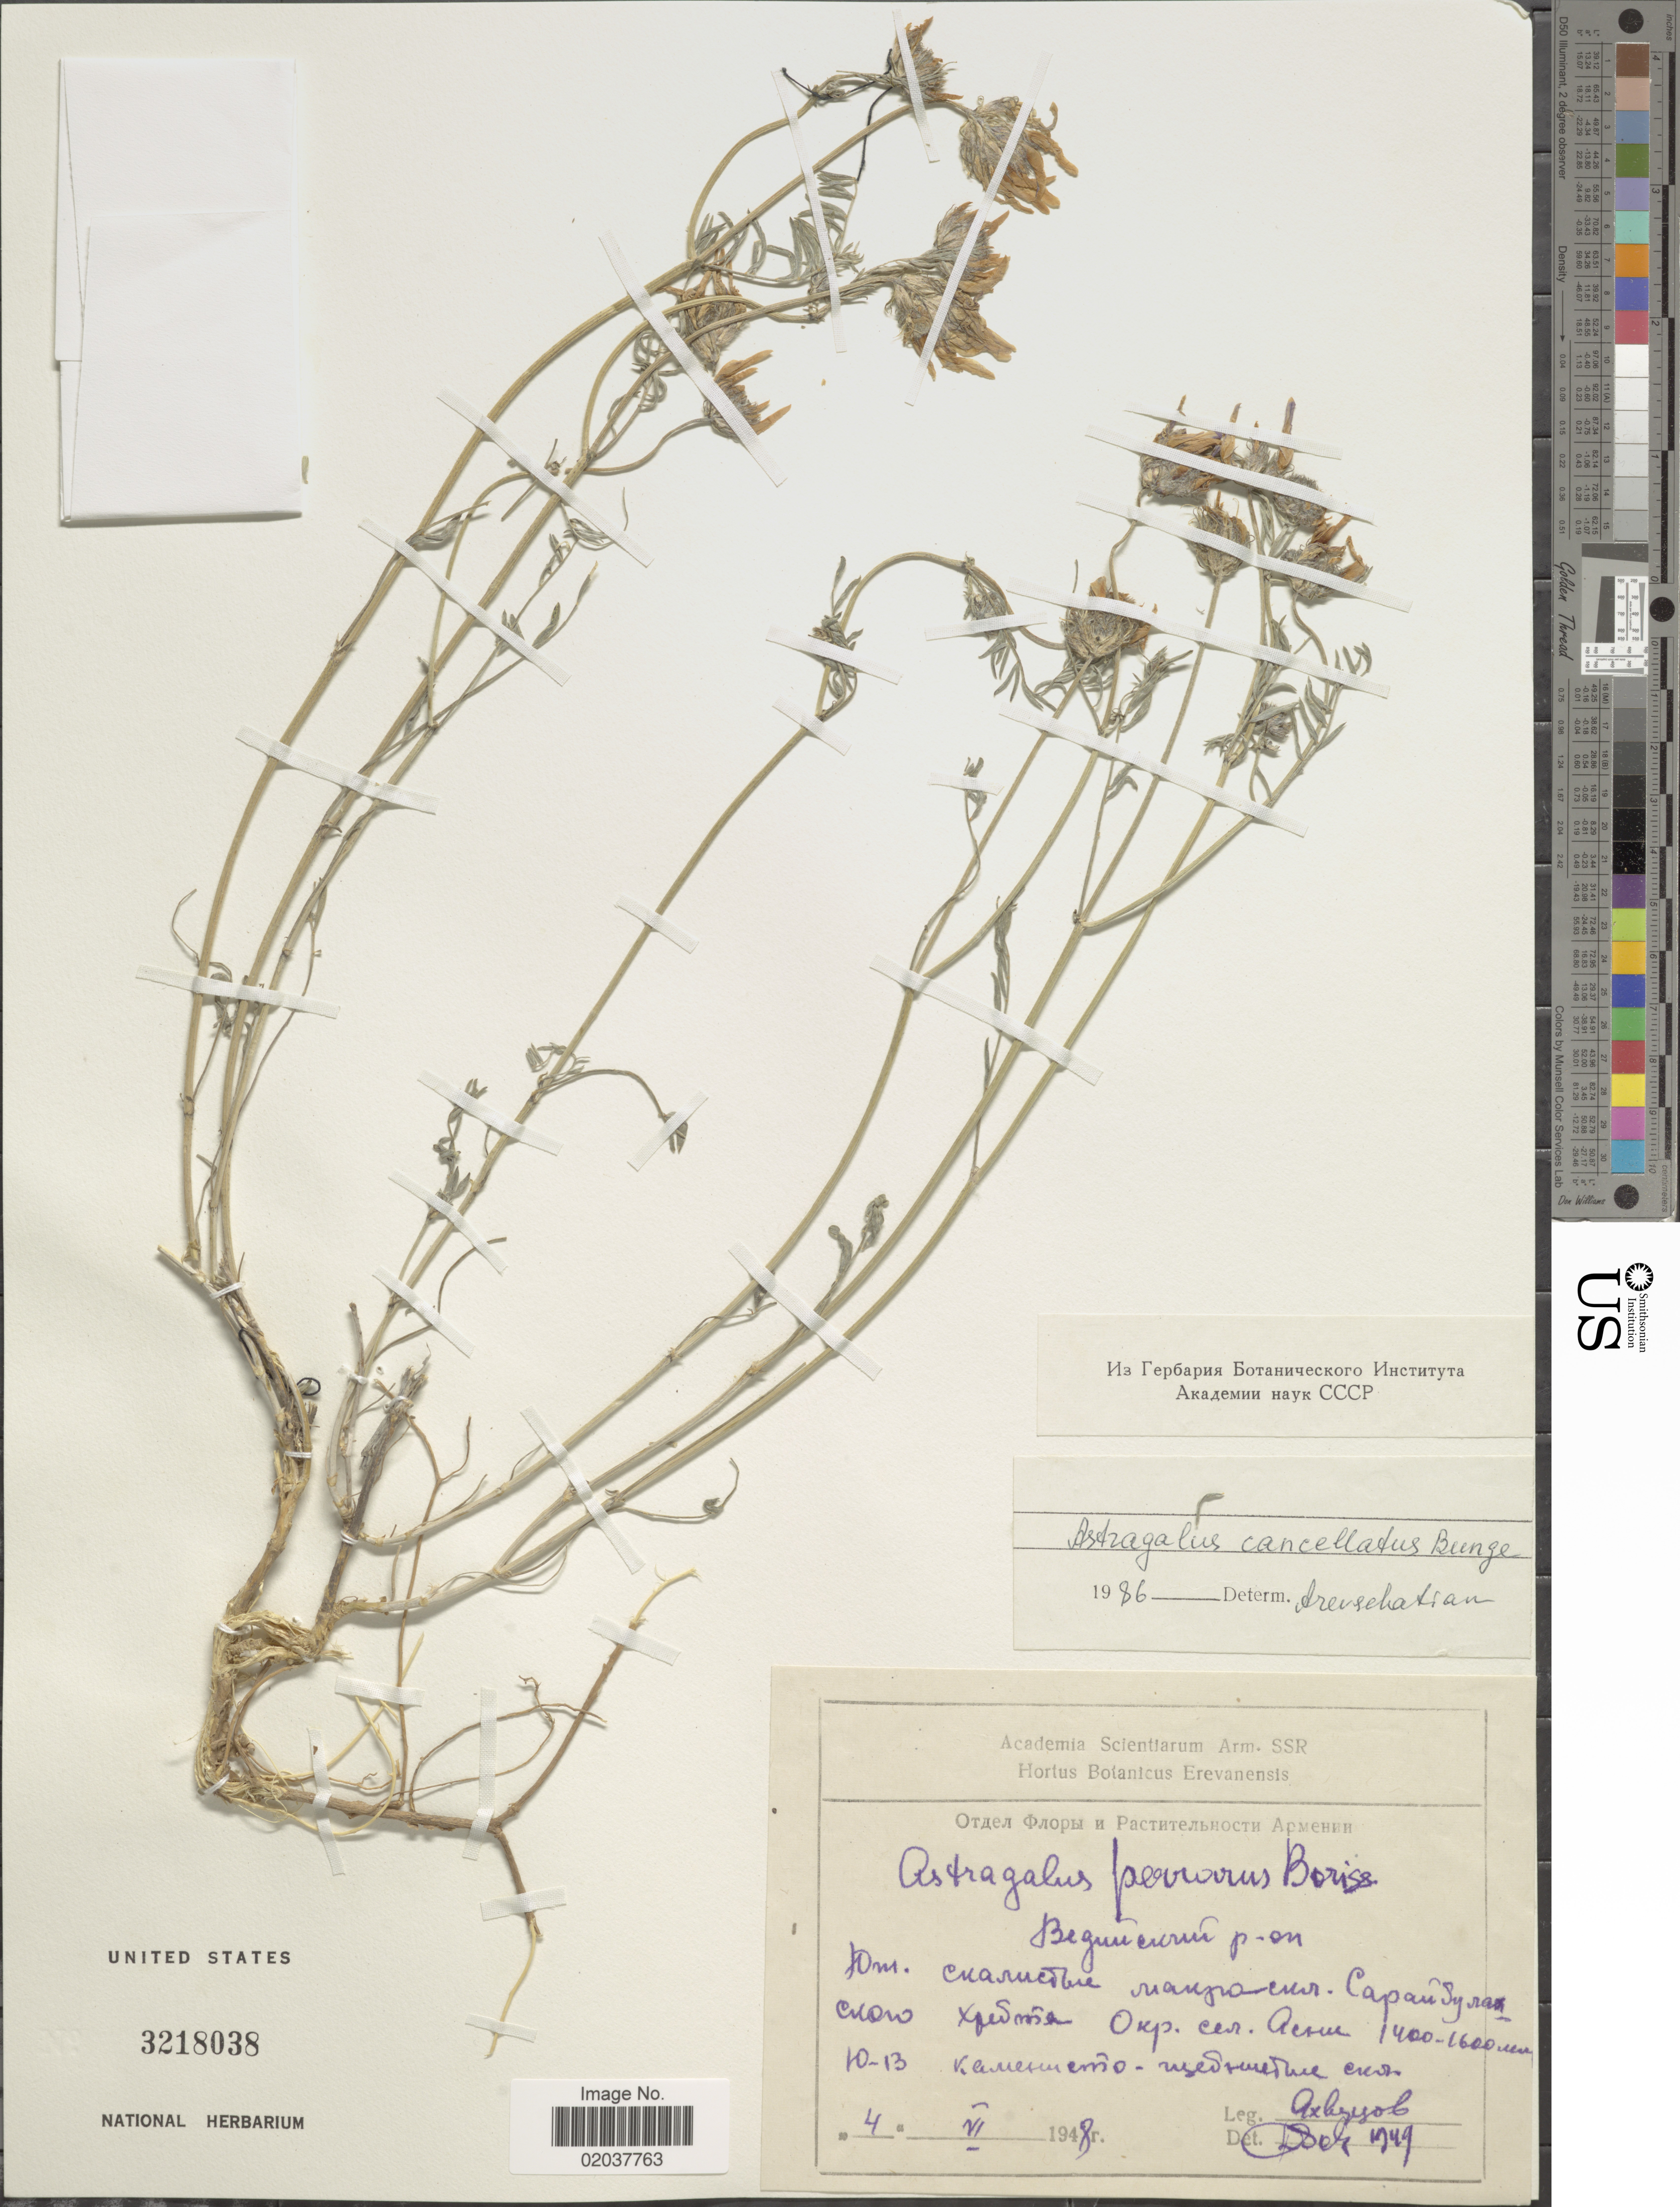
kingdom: Plantae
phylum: Tracheophyta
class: Magnoliopsida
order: Fabales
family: Fabaceae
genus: Astragalus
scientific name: Astragalus cancellatus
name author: Bunge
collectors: Akhverdov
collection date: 1948-06-04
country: Armenia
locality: Vedinskiy Rayon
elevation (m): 1400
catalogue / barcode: US 3218038